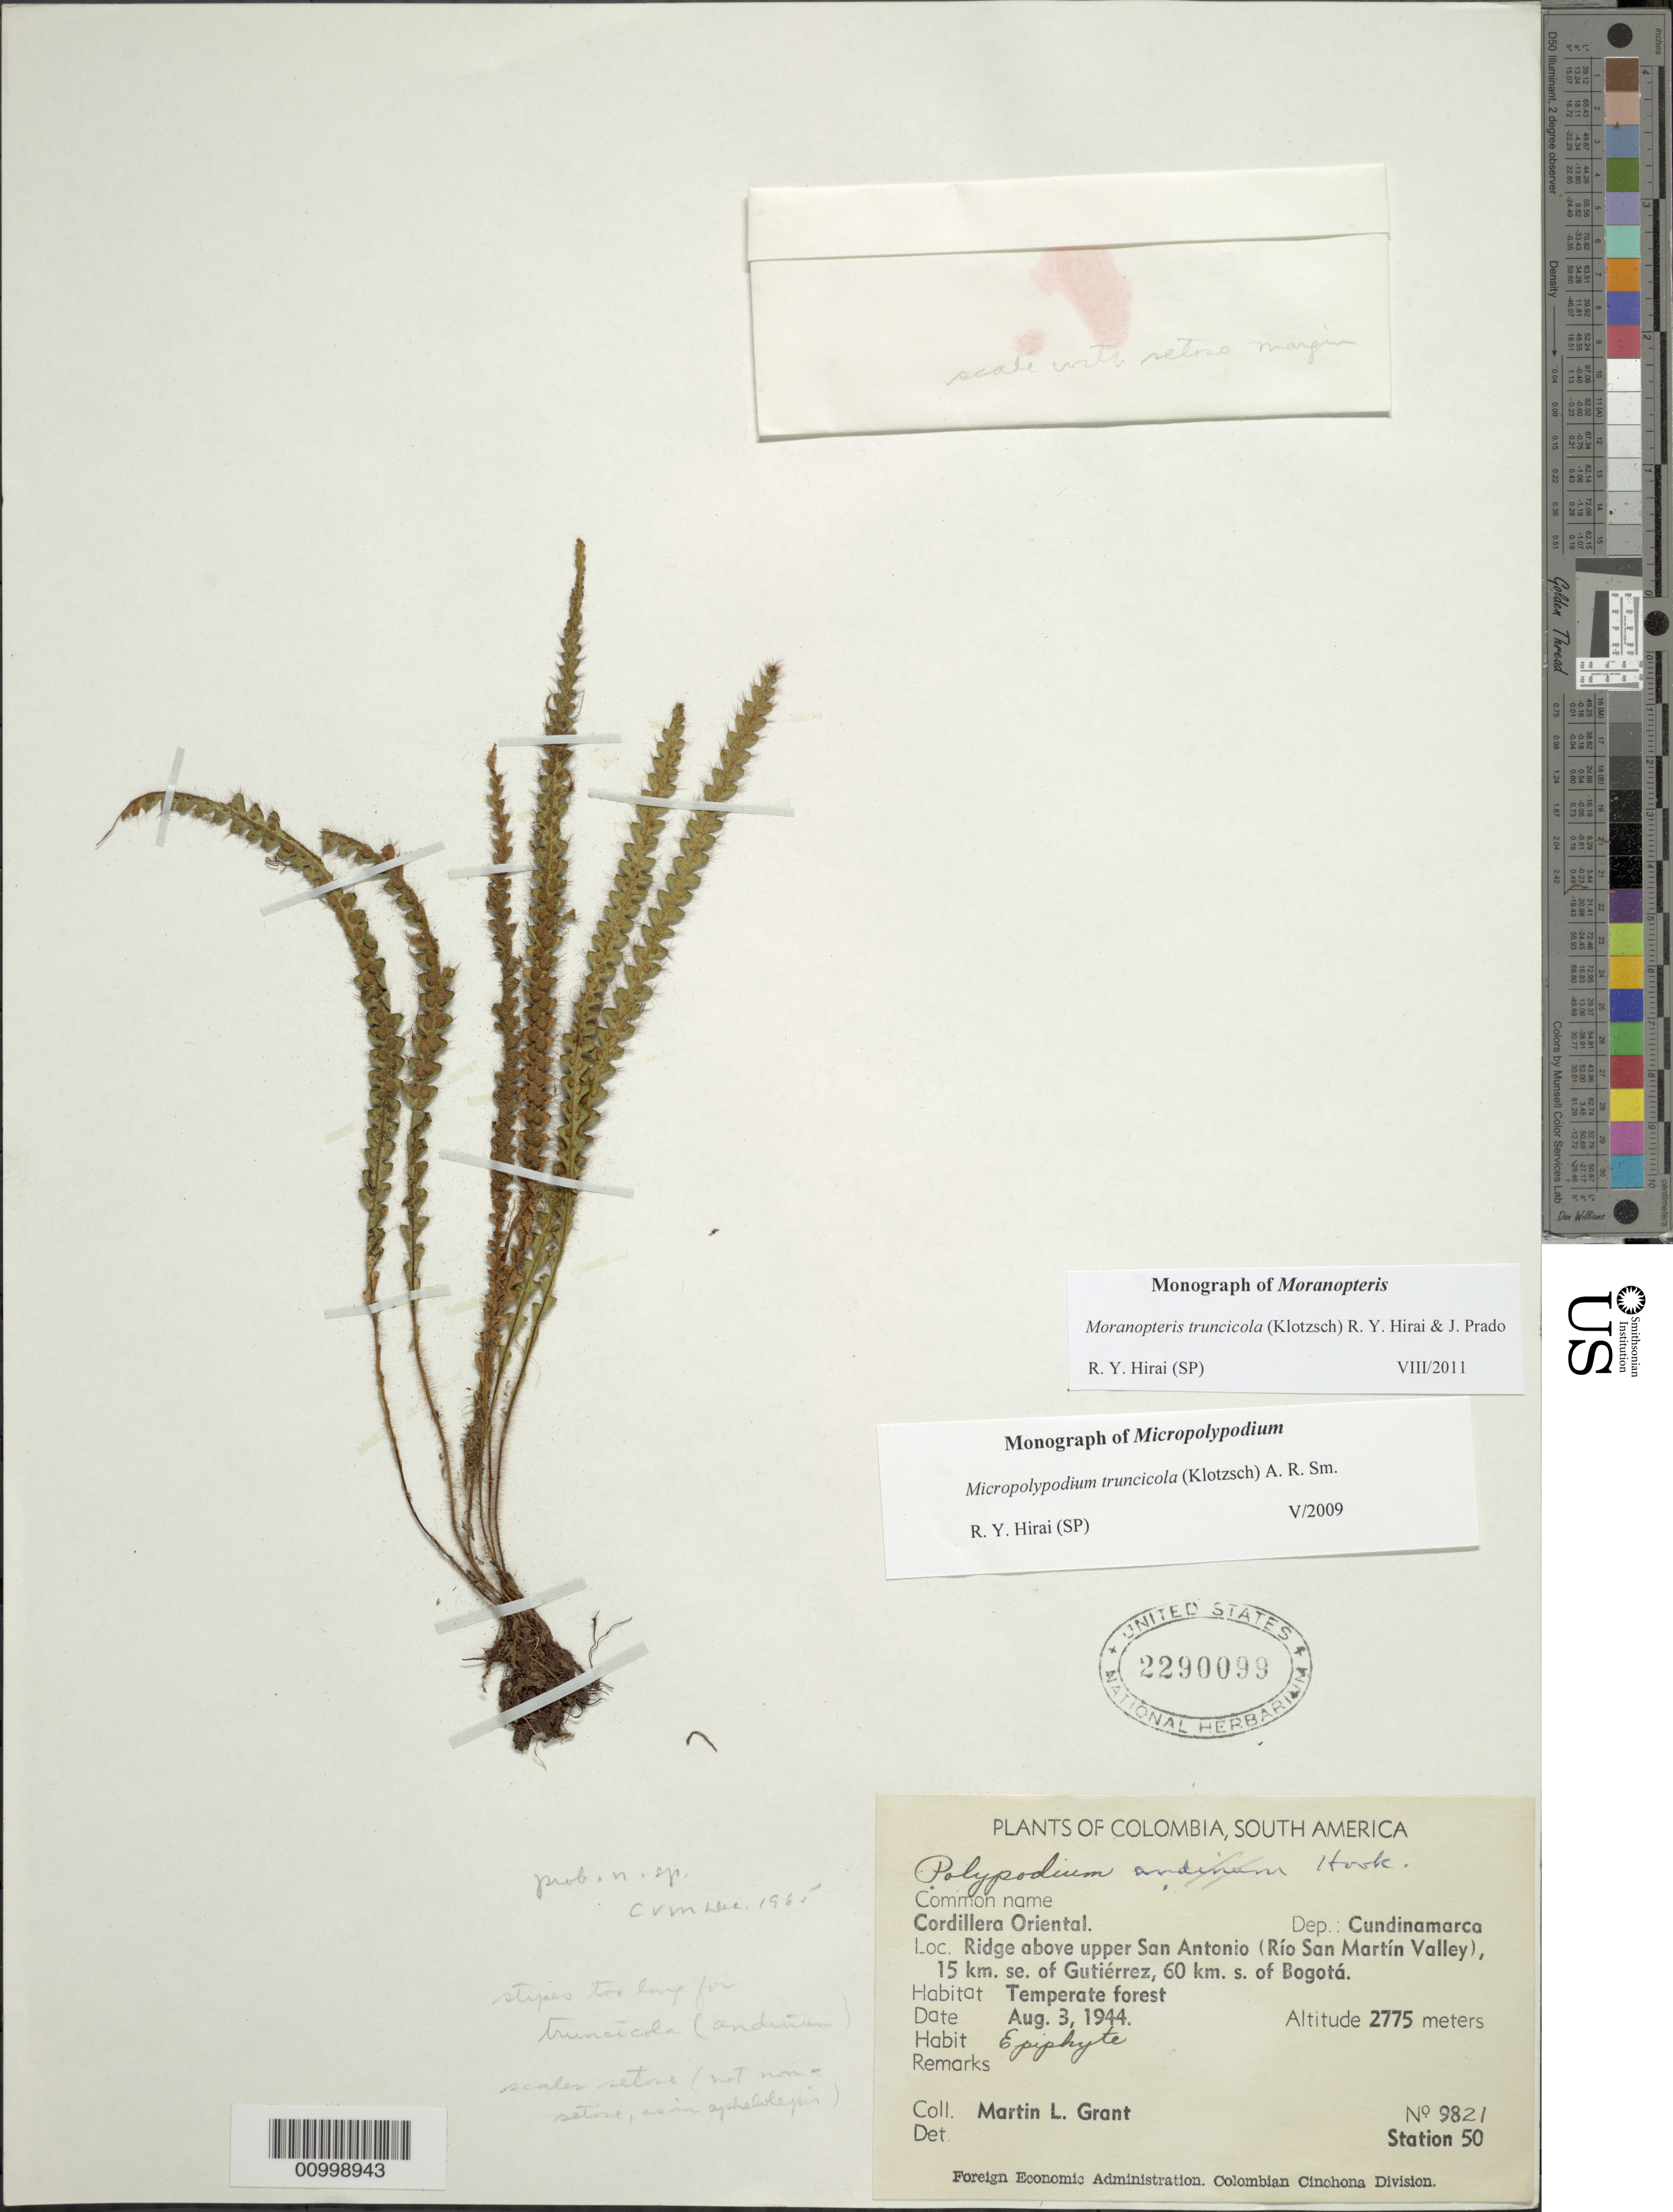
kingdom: Plantae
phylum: Tracheophyta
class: Polypodiopsida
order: Polypodiales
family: Polypodiaceae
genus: Moranopteris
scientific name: Moranopteris truncicola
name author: (Klotzsch) R. Y. Hirai & J. Prado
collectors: M. L. Grant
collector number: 9821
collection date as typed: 3-Aug-44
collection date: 1944-08-03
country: Colombia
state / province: Cundinamarca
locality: Ridge above upper San Antonia (Rio San Amartin Valley) 15 km SE of Gutierrez, 60 km S of Bogota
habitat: temperate forest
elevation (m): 2775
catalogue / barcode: US 2290099